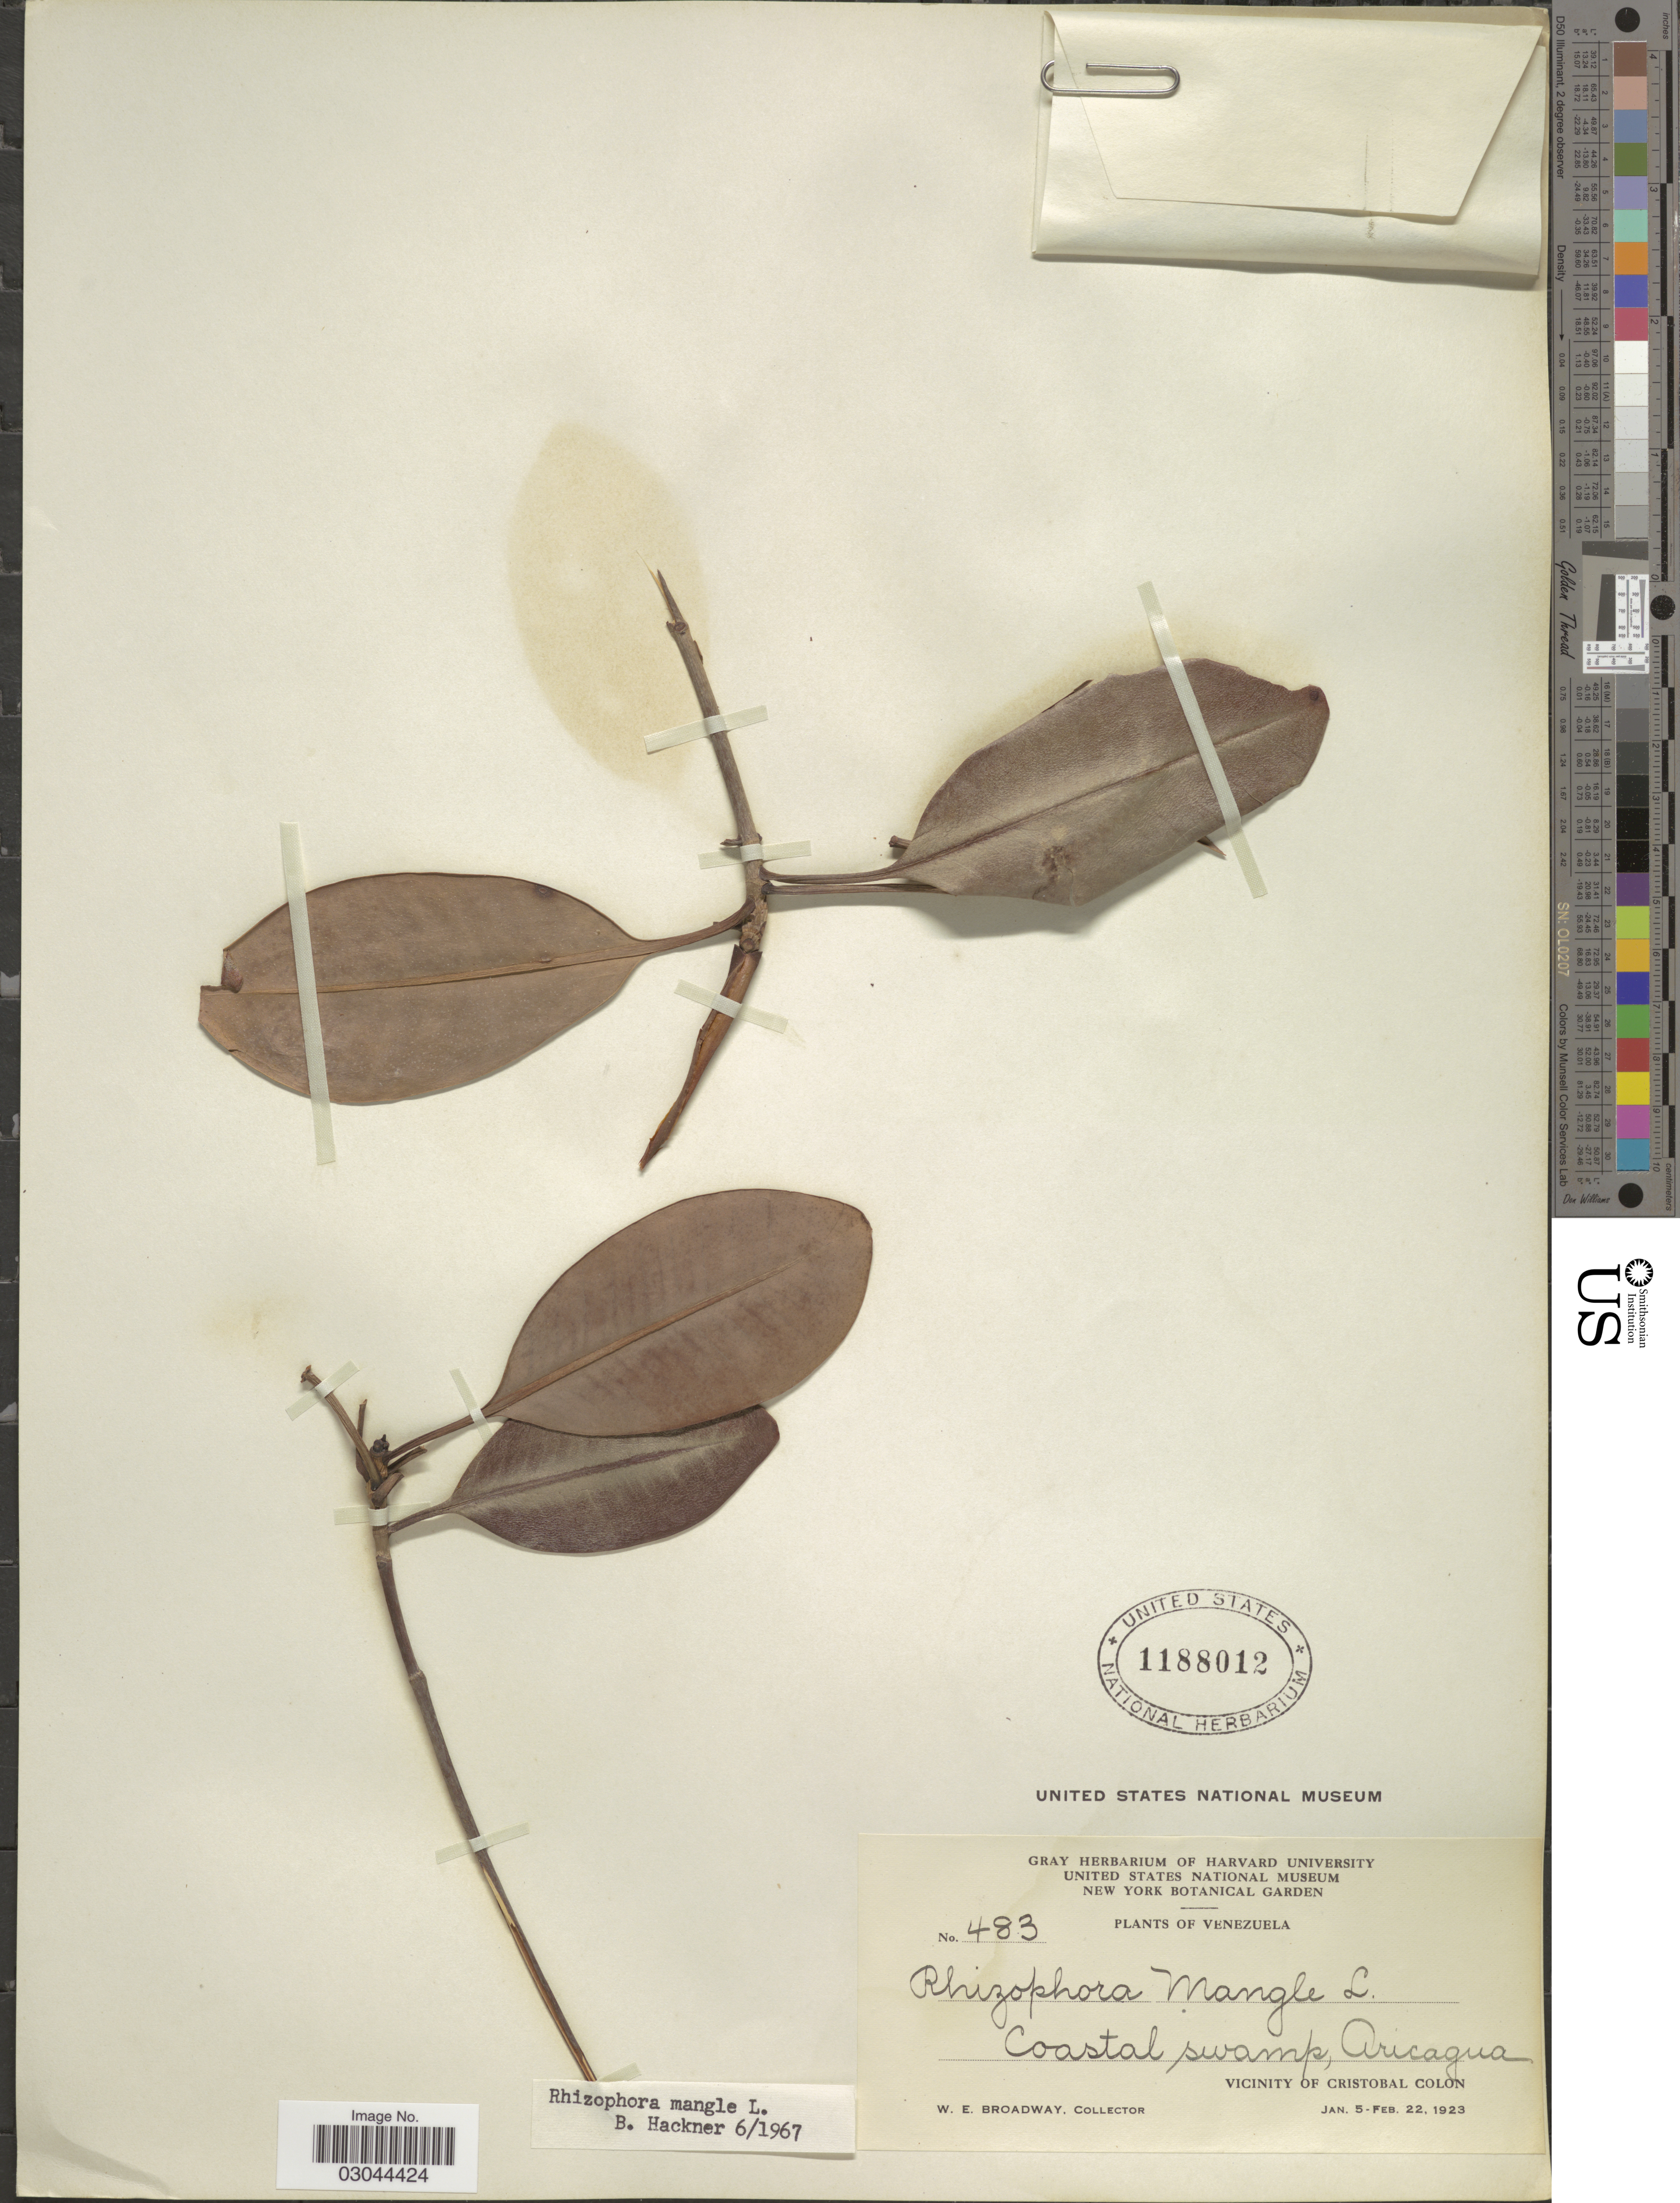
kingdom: Plantae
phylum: Tracheophyta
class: Magnoliopsida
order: Malpighiales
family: Rhizophoraceae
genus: Rhizophora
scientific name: Rhizophora mangle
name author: L.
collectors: W. E. Broadway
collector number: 483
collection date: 1923-01-05/1923-02-22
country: Venezuela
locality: Coastal swamp, Aricagua. Vicinity of Cristobal Colon.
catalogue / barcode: US 1188012